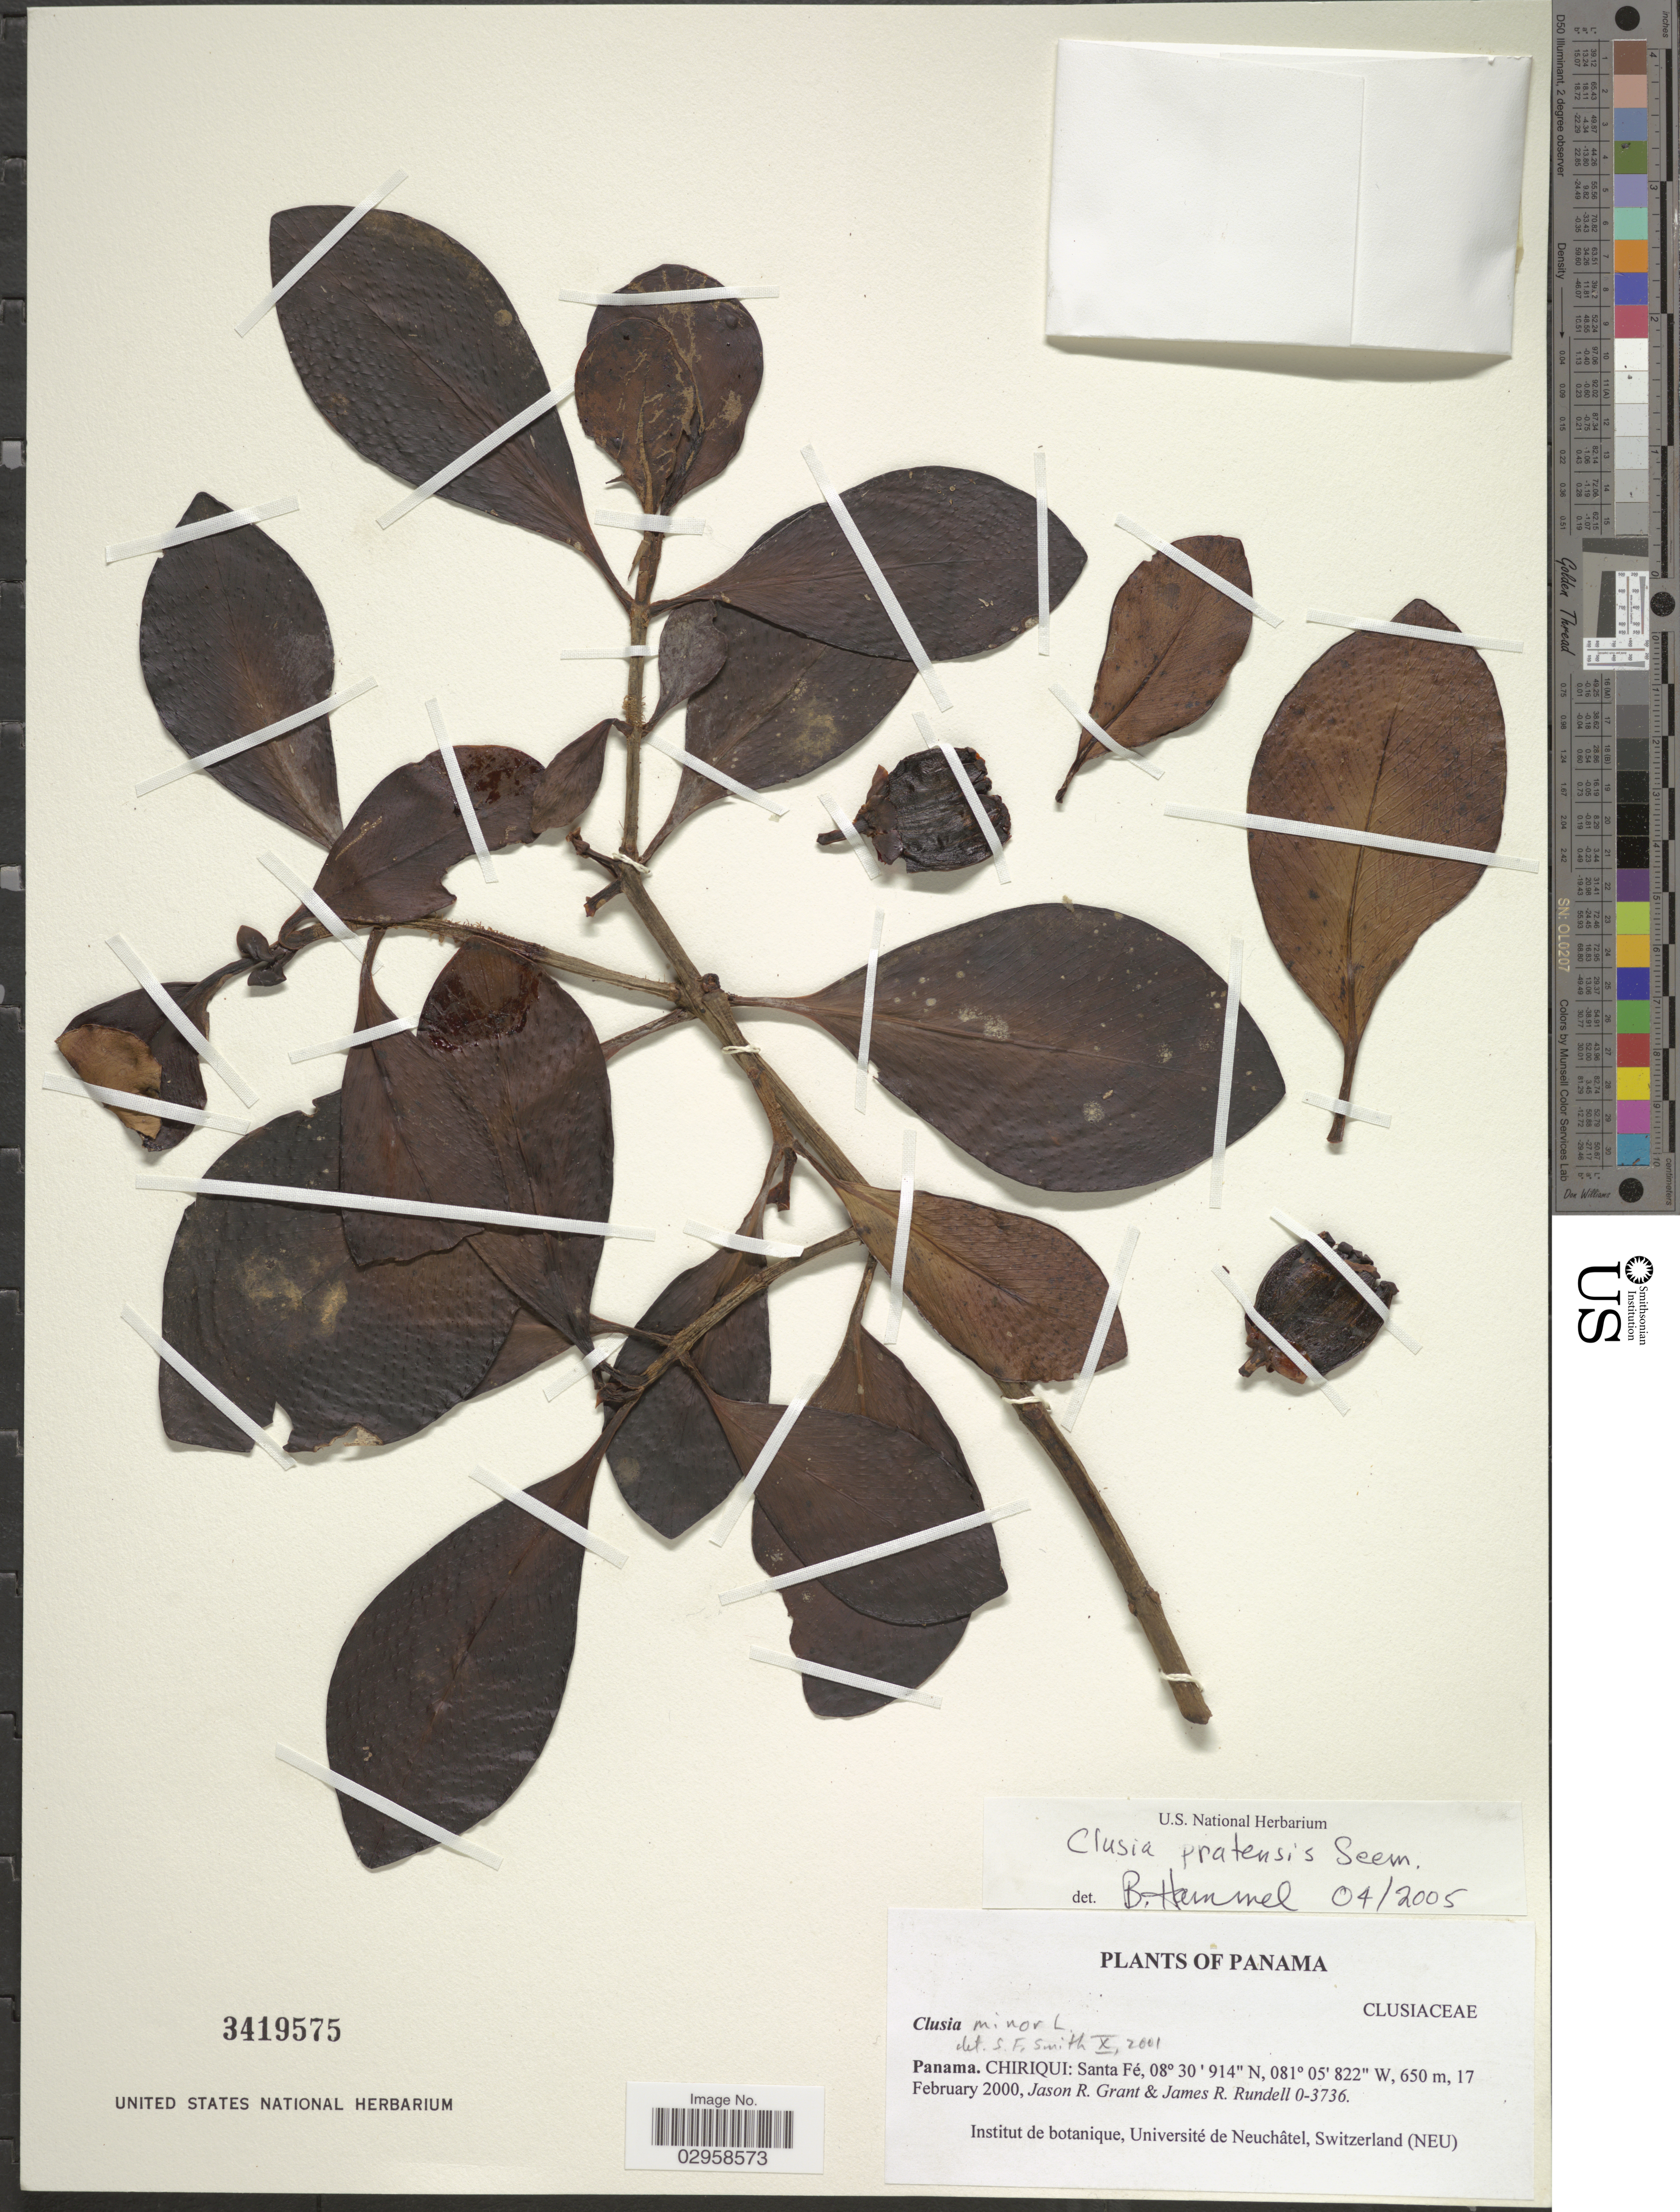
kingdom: Plantae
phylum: Tracheophyta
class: Magnoliopsida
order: Malpighiales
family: Clusiaceae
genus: Clusia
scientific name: Clusia pratensis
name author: Seem.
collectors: J. R. Grant & J. R. Rundell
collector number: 0-3736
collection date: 2000-02-17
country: Panama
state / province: Chiriqui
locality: Santa Fé.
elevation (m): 650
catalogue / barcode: US 3419575